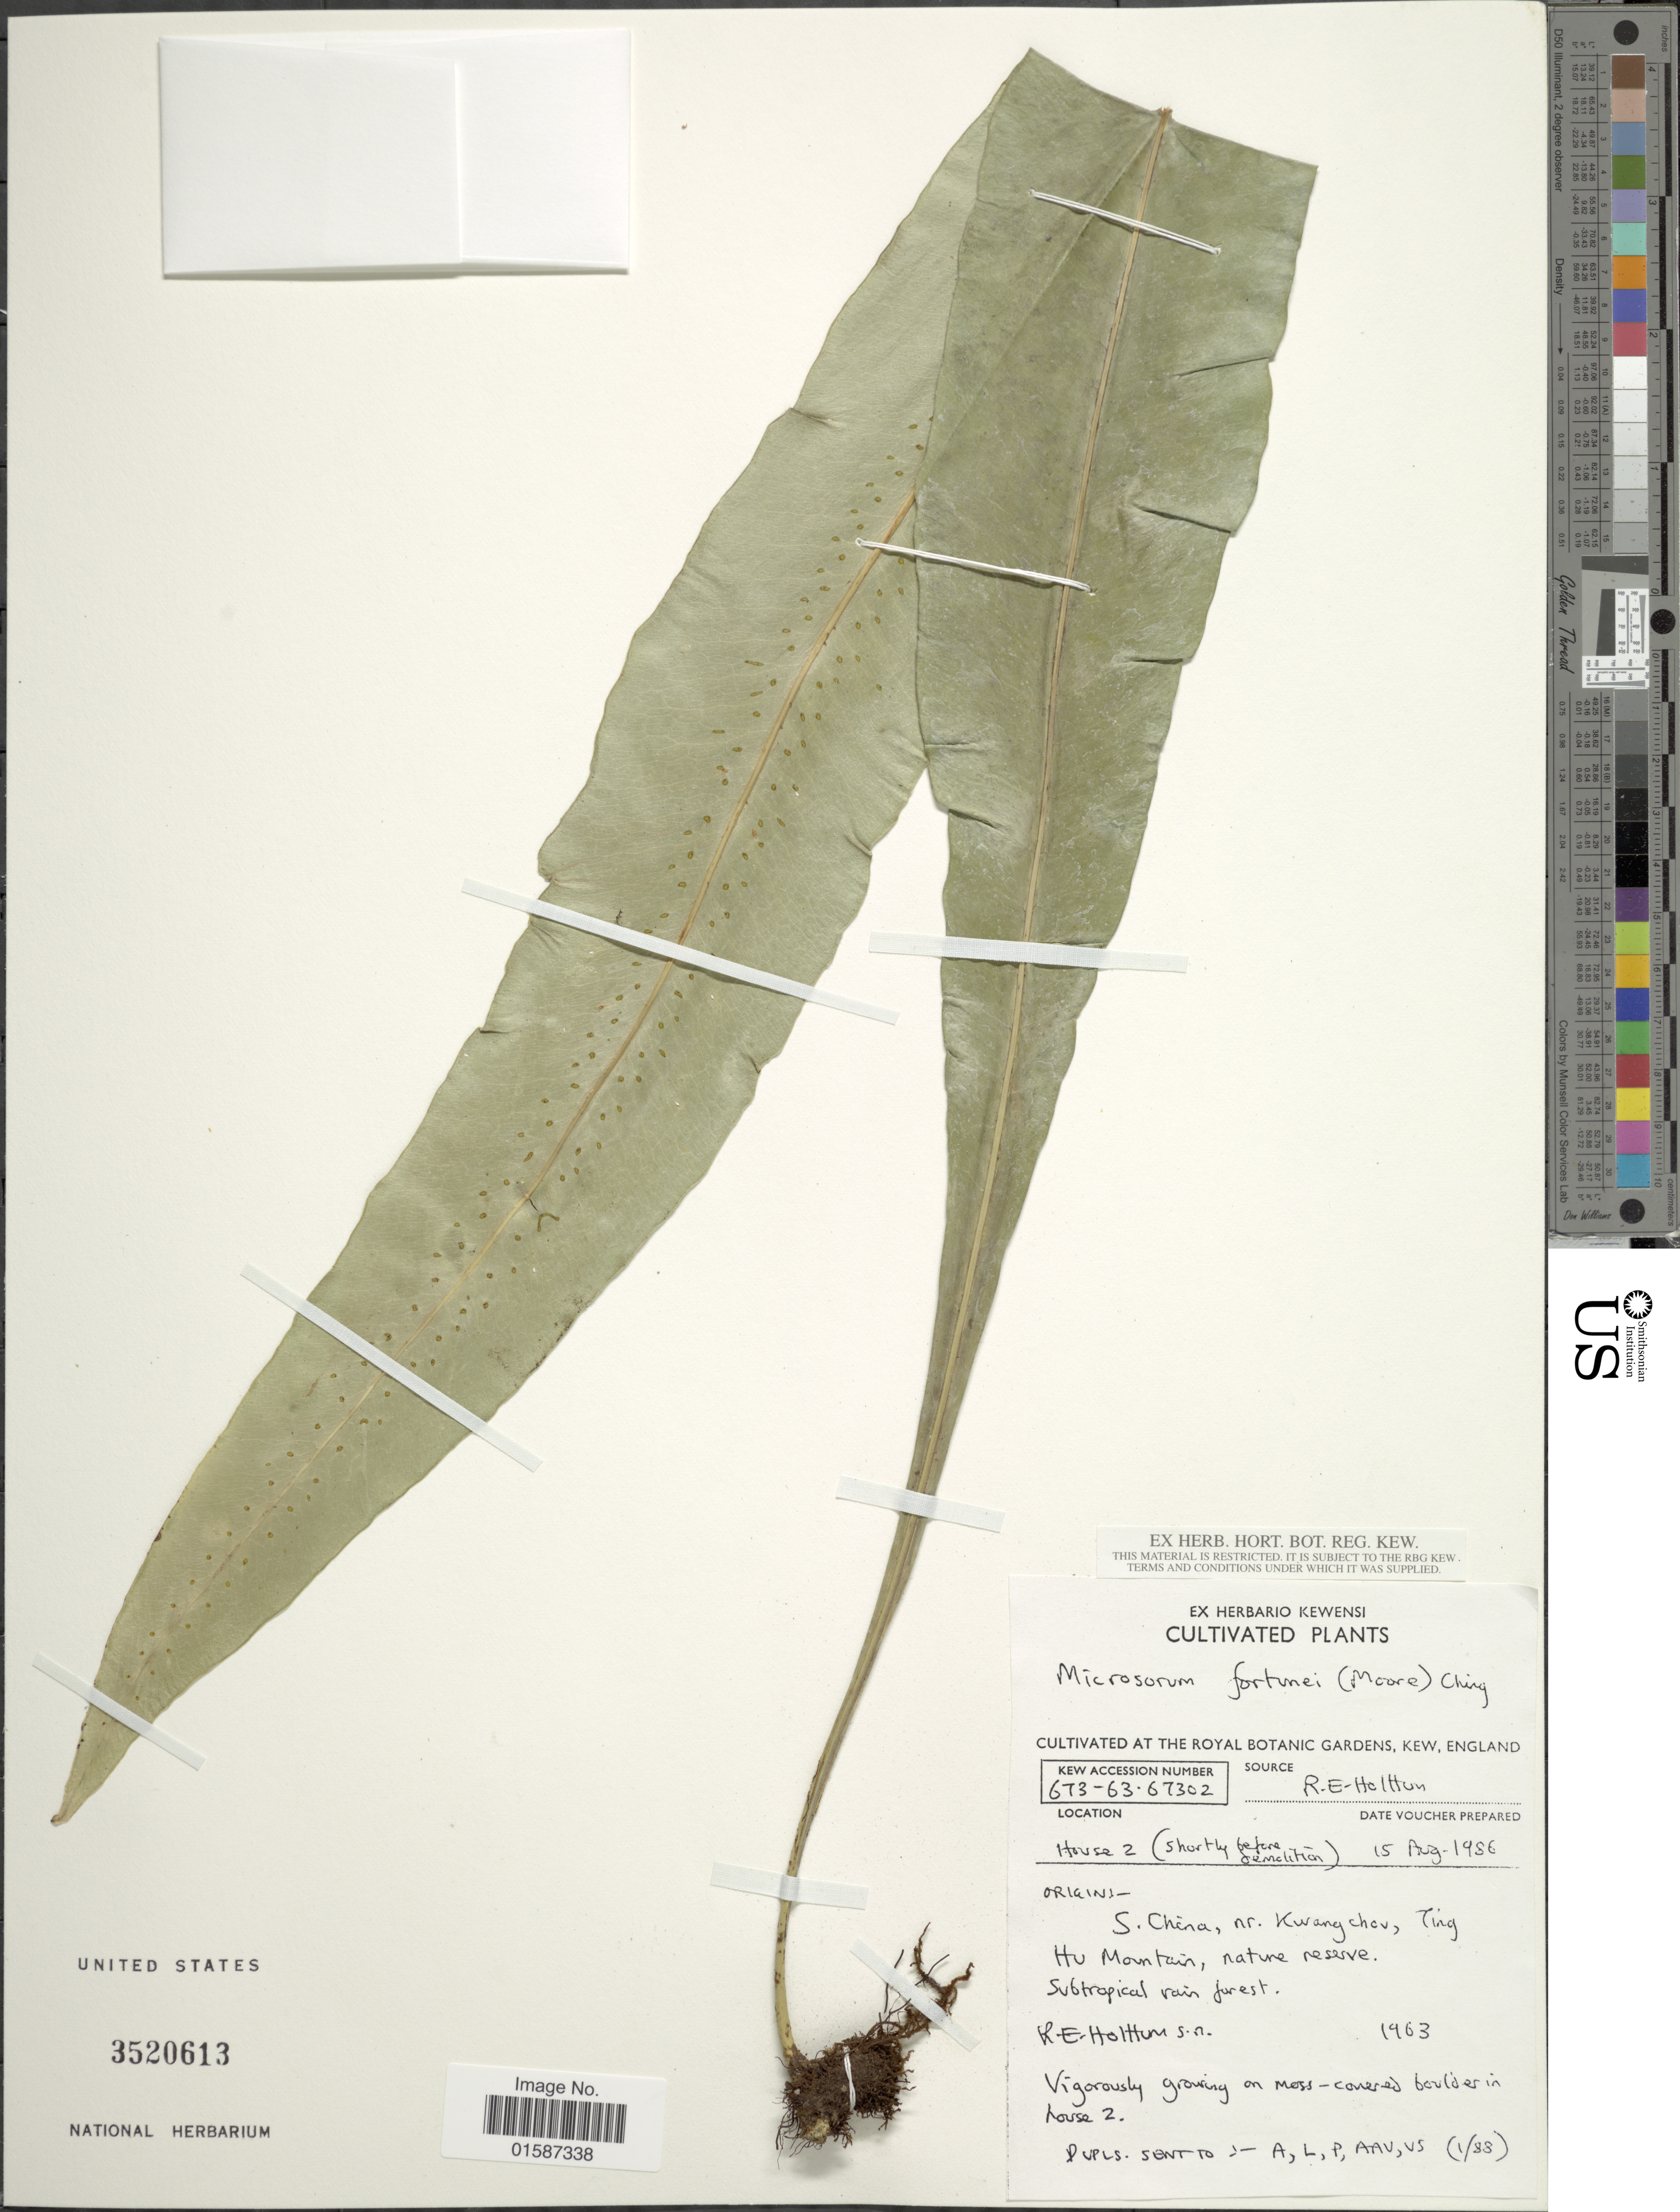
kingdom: Plantae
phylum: Tracheophyta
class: Polypodiopsida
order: Polypodiales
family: Polypodiaceae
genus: Neolepisorus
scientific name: Neolepisorus fortunei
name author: (T. Moore) Li S. Wang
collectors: R. E. Holttum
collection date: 1986-08-15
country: United Kingdom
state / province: England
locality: Royal Botanic Gardens, Kew, England, Kew Accession Number 673-63.67302, House 2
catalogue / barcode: US 3520613